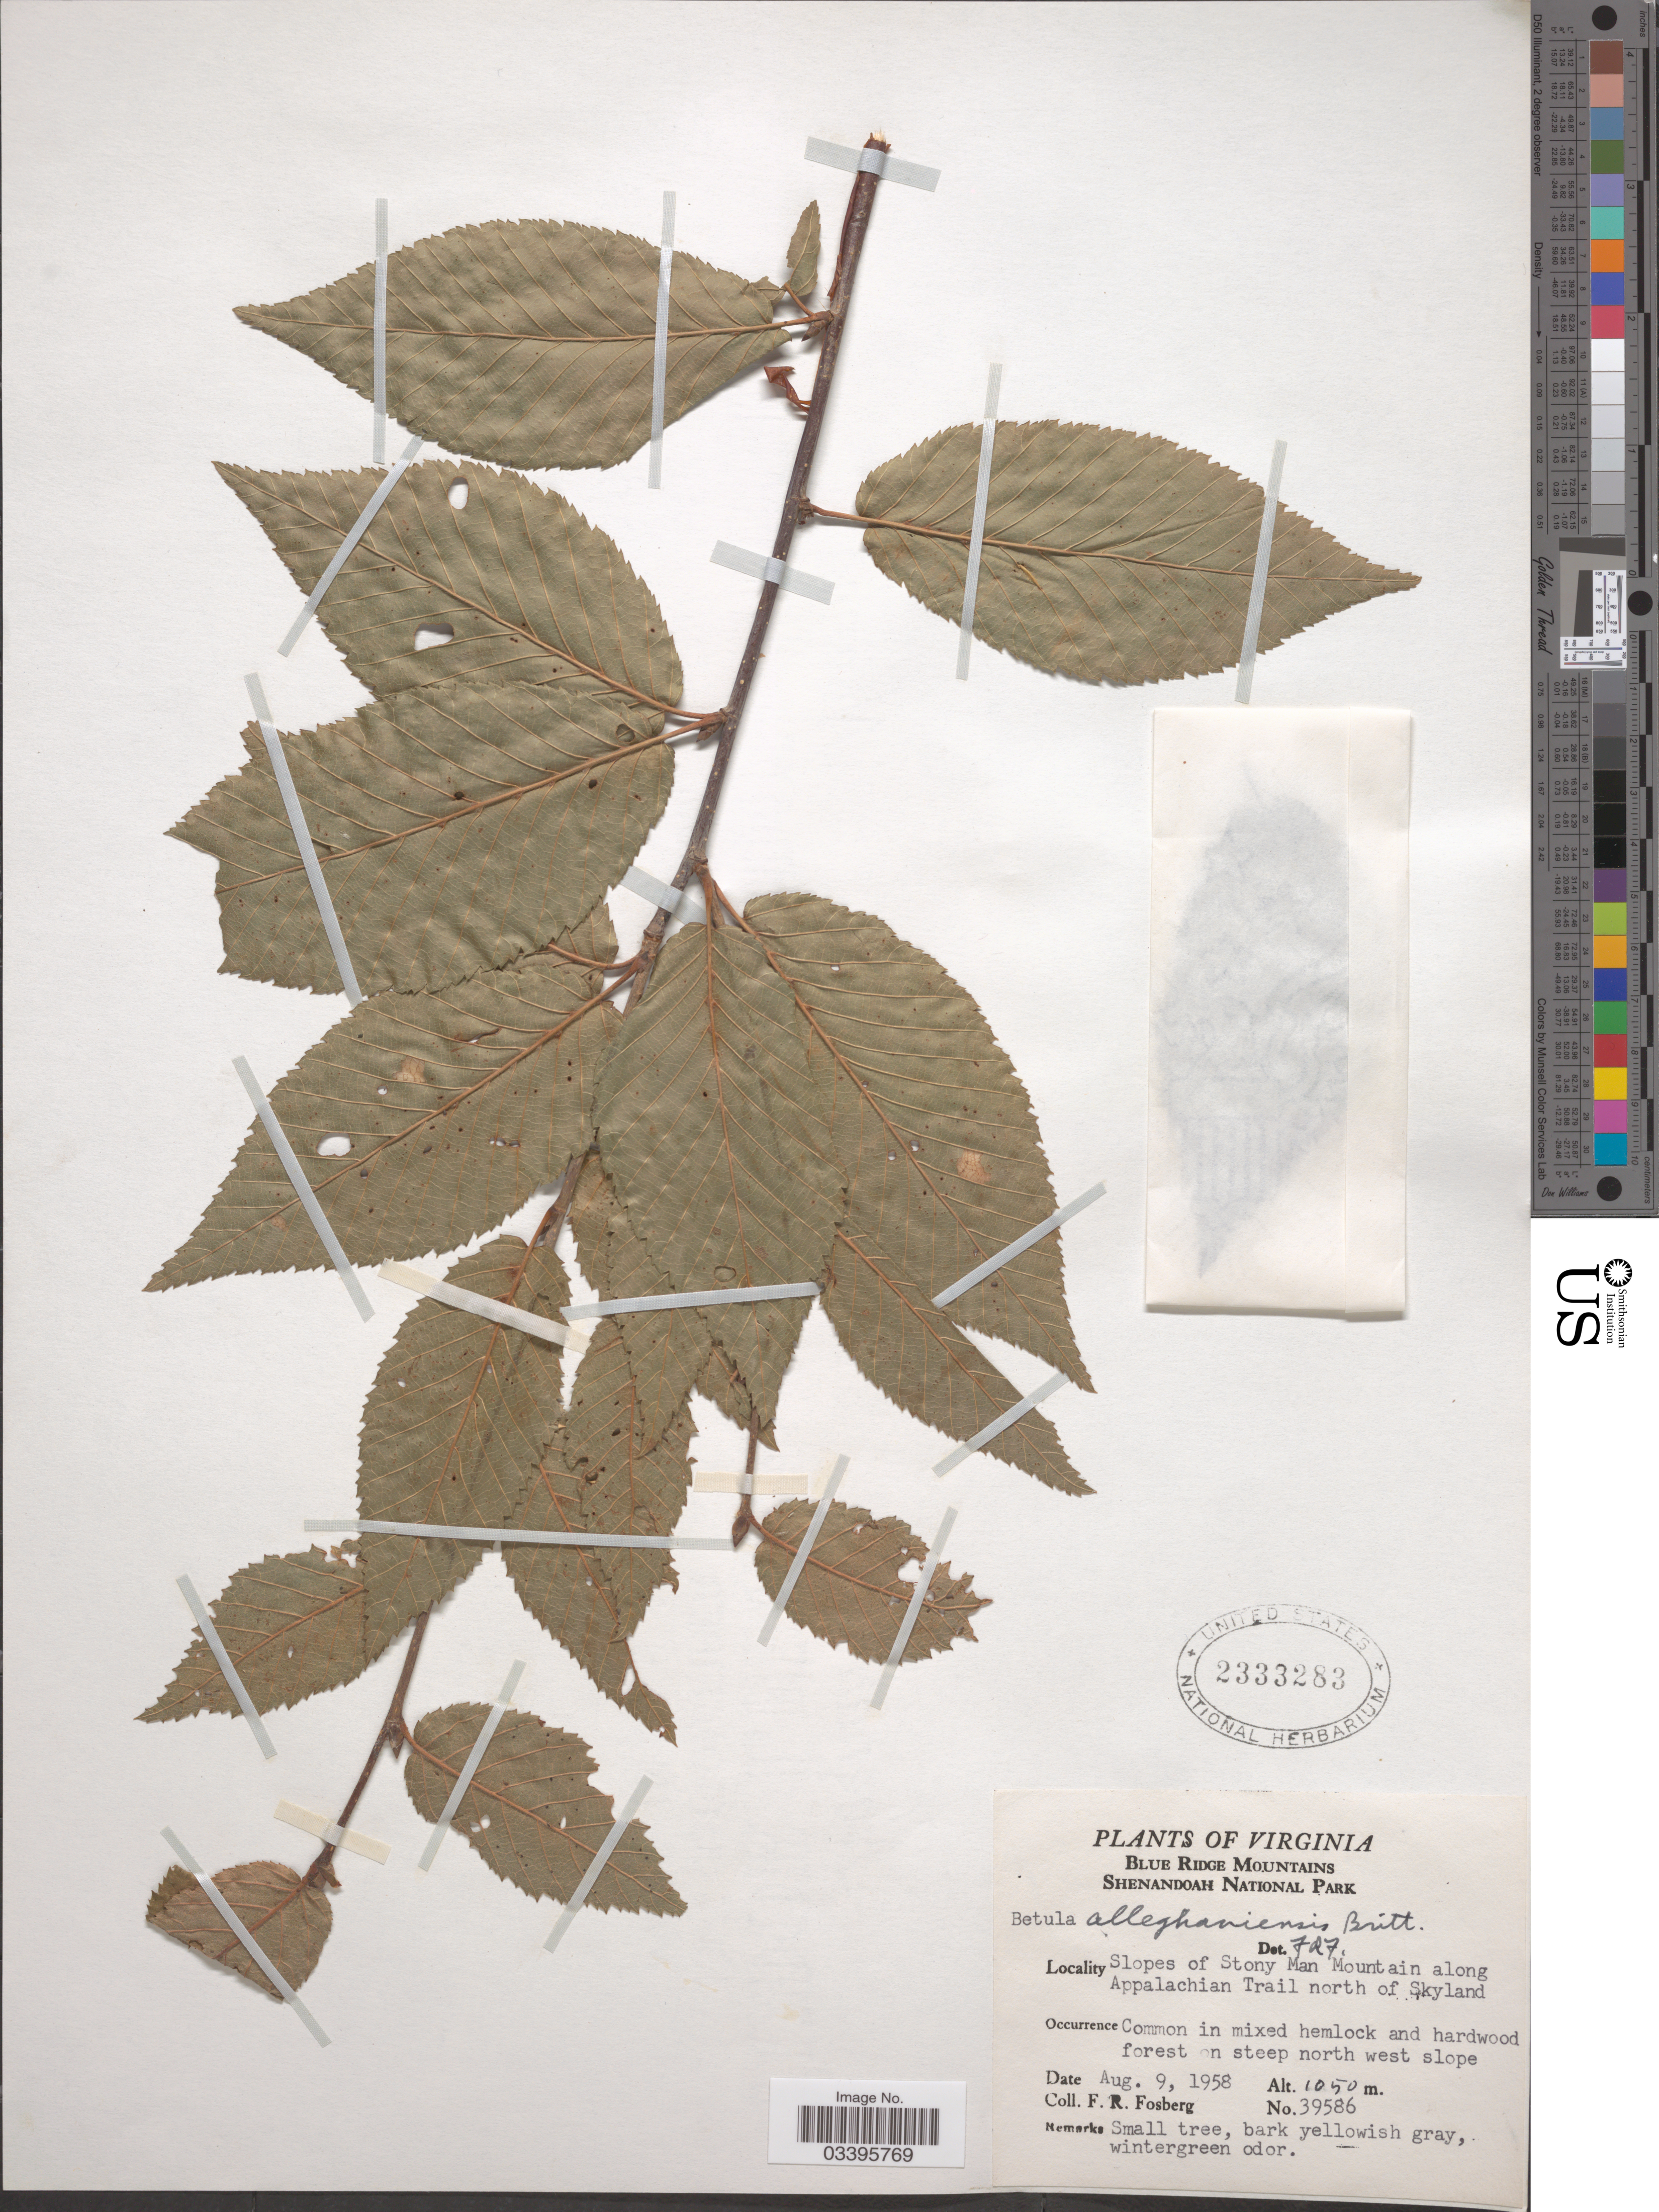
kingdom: Plantae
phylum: Tracheophyta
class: Magnoliopsida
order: Fagales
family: Betulaceae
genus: Betula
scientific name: Betula lutea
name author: F. Michx.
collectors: F. R. Fosberg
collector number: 39586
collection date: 1958-08-09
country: United States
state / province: Virginia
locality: Blue Ridge Mountains. Shenandoah National Park. Slopes of Stony Man Mountain along Appalachian Trail north of Skyland.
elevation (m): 1050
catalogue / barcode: US 2333283